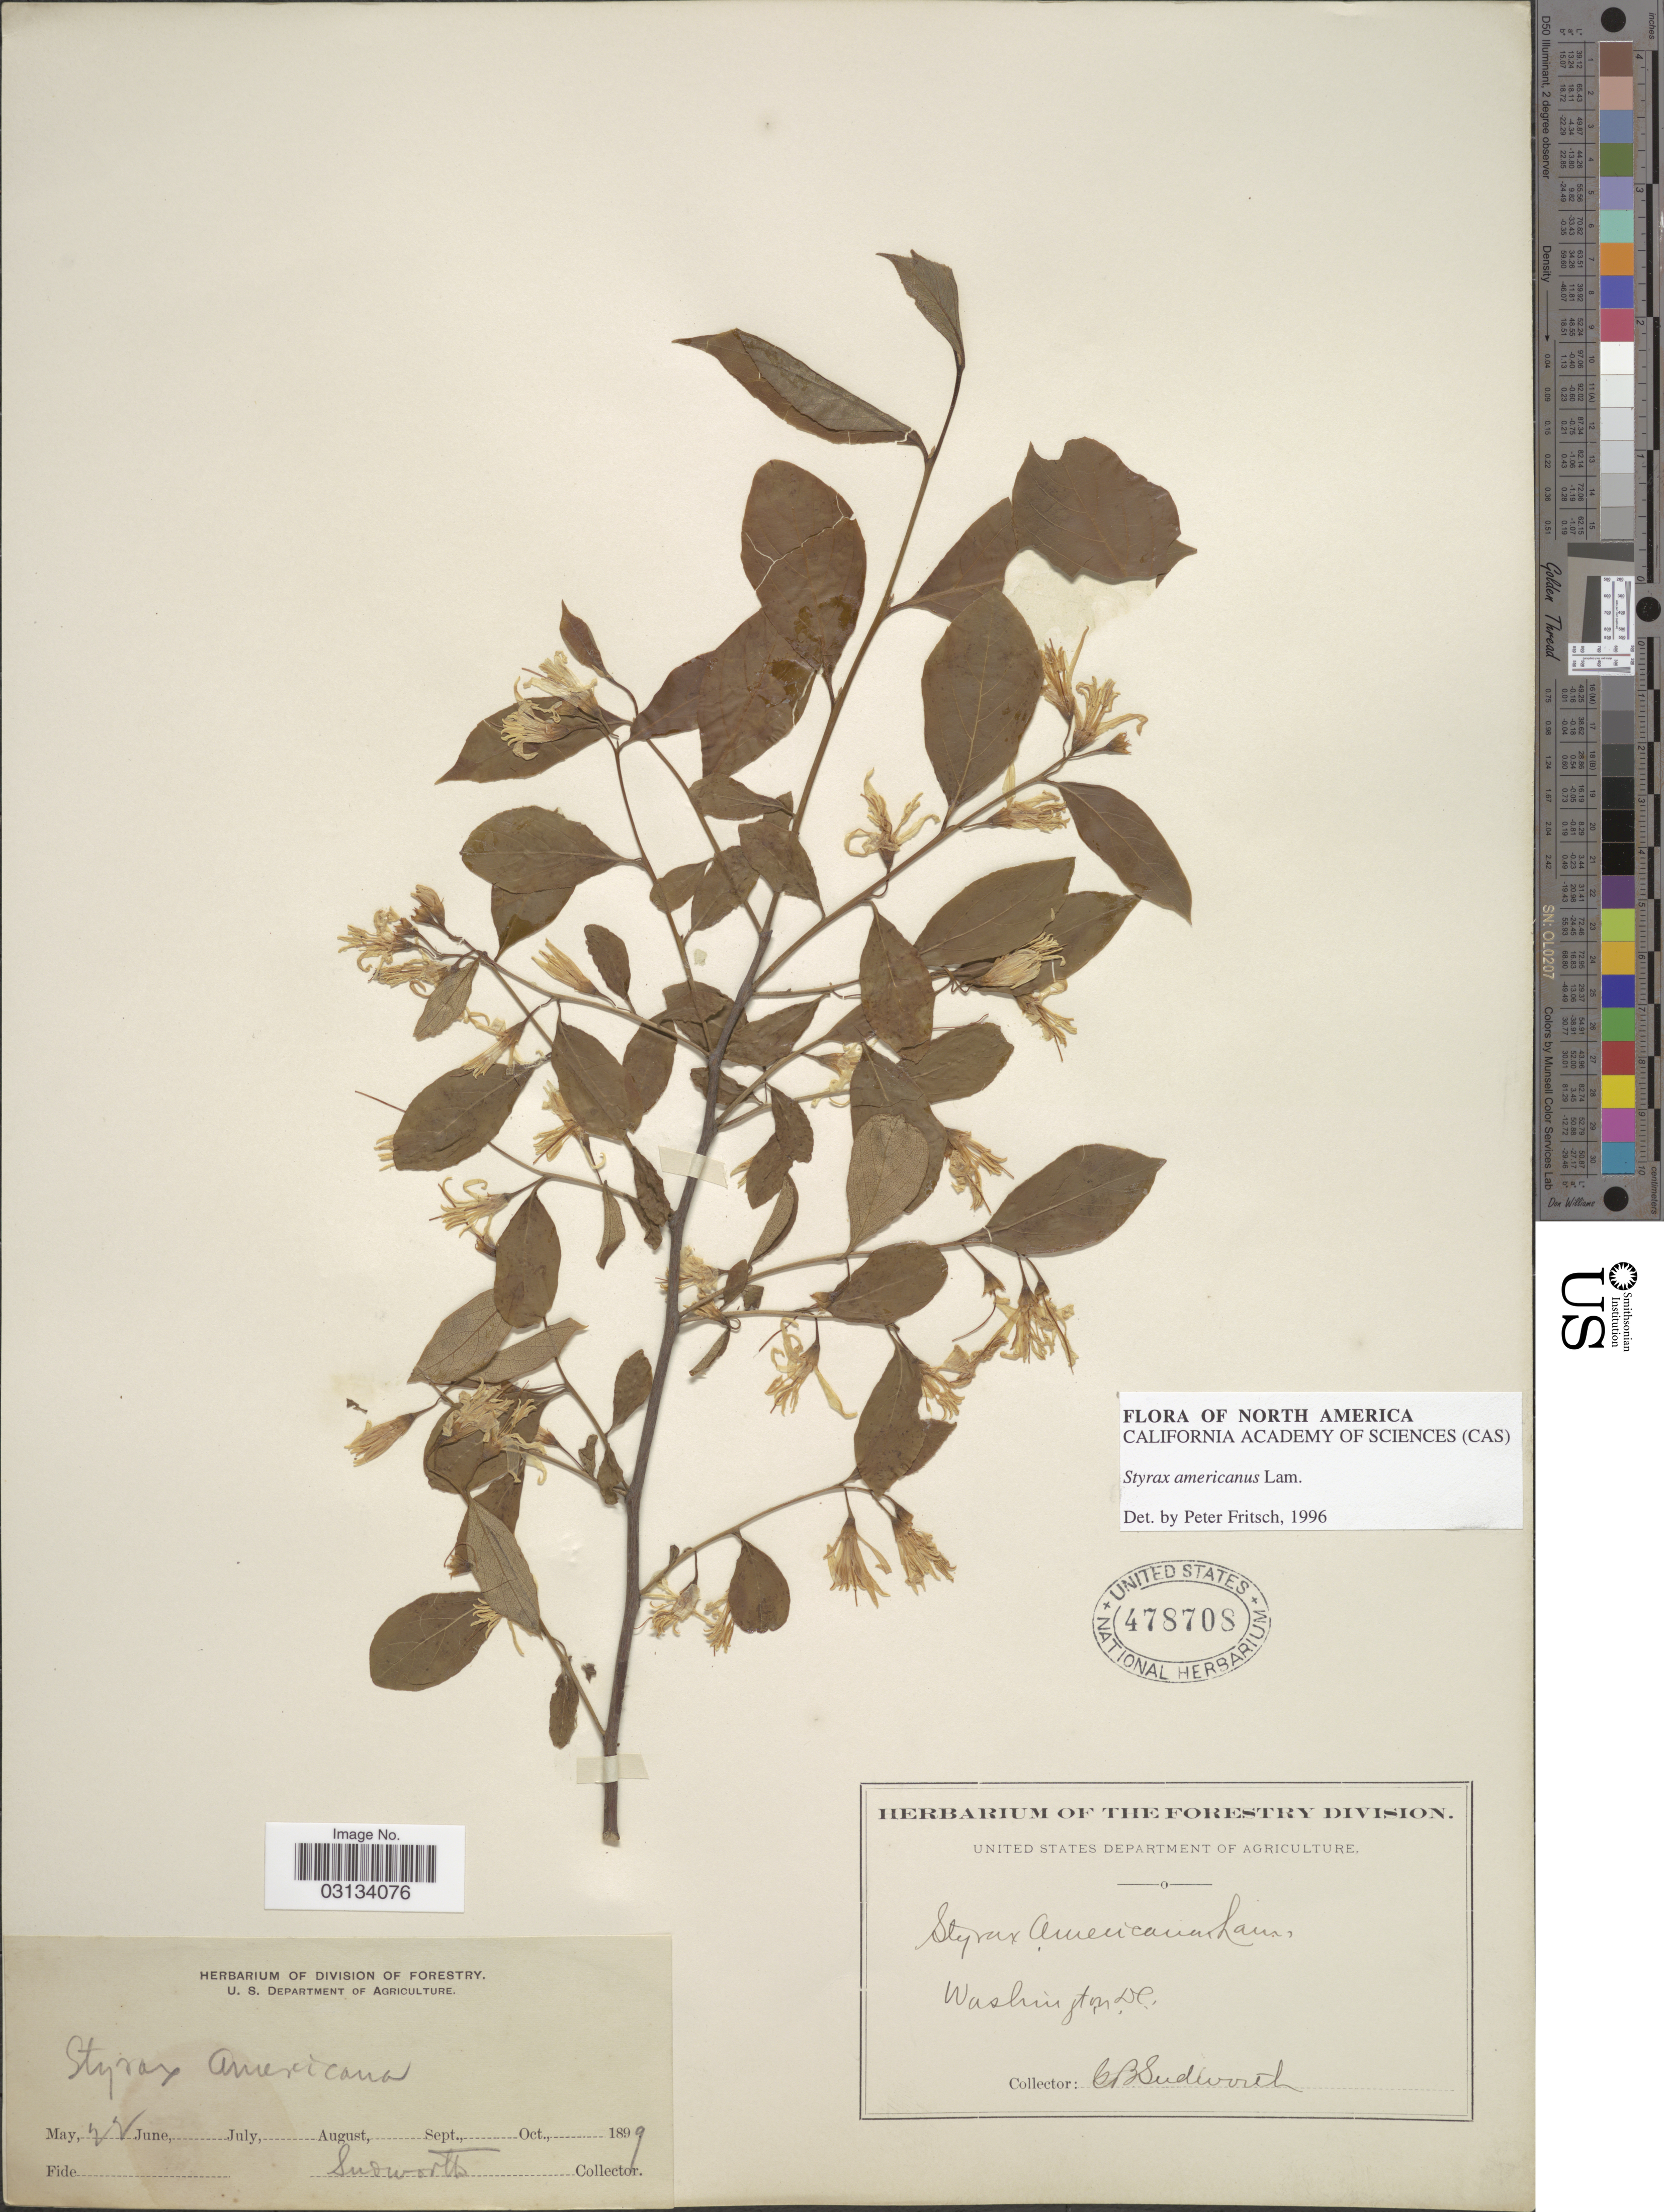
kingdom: Plantae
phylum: Tracheophyta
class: Magnoliopsida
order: Ericales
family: Styracaceae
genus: Styrax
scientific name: Styrax americanus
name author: Lam.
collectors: G. B. Sudworth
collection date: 1889-05-22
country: United States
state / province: District of Columbia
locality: Washington D. C.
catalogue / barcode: US 478708